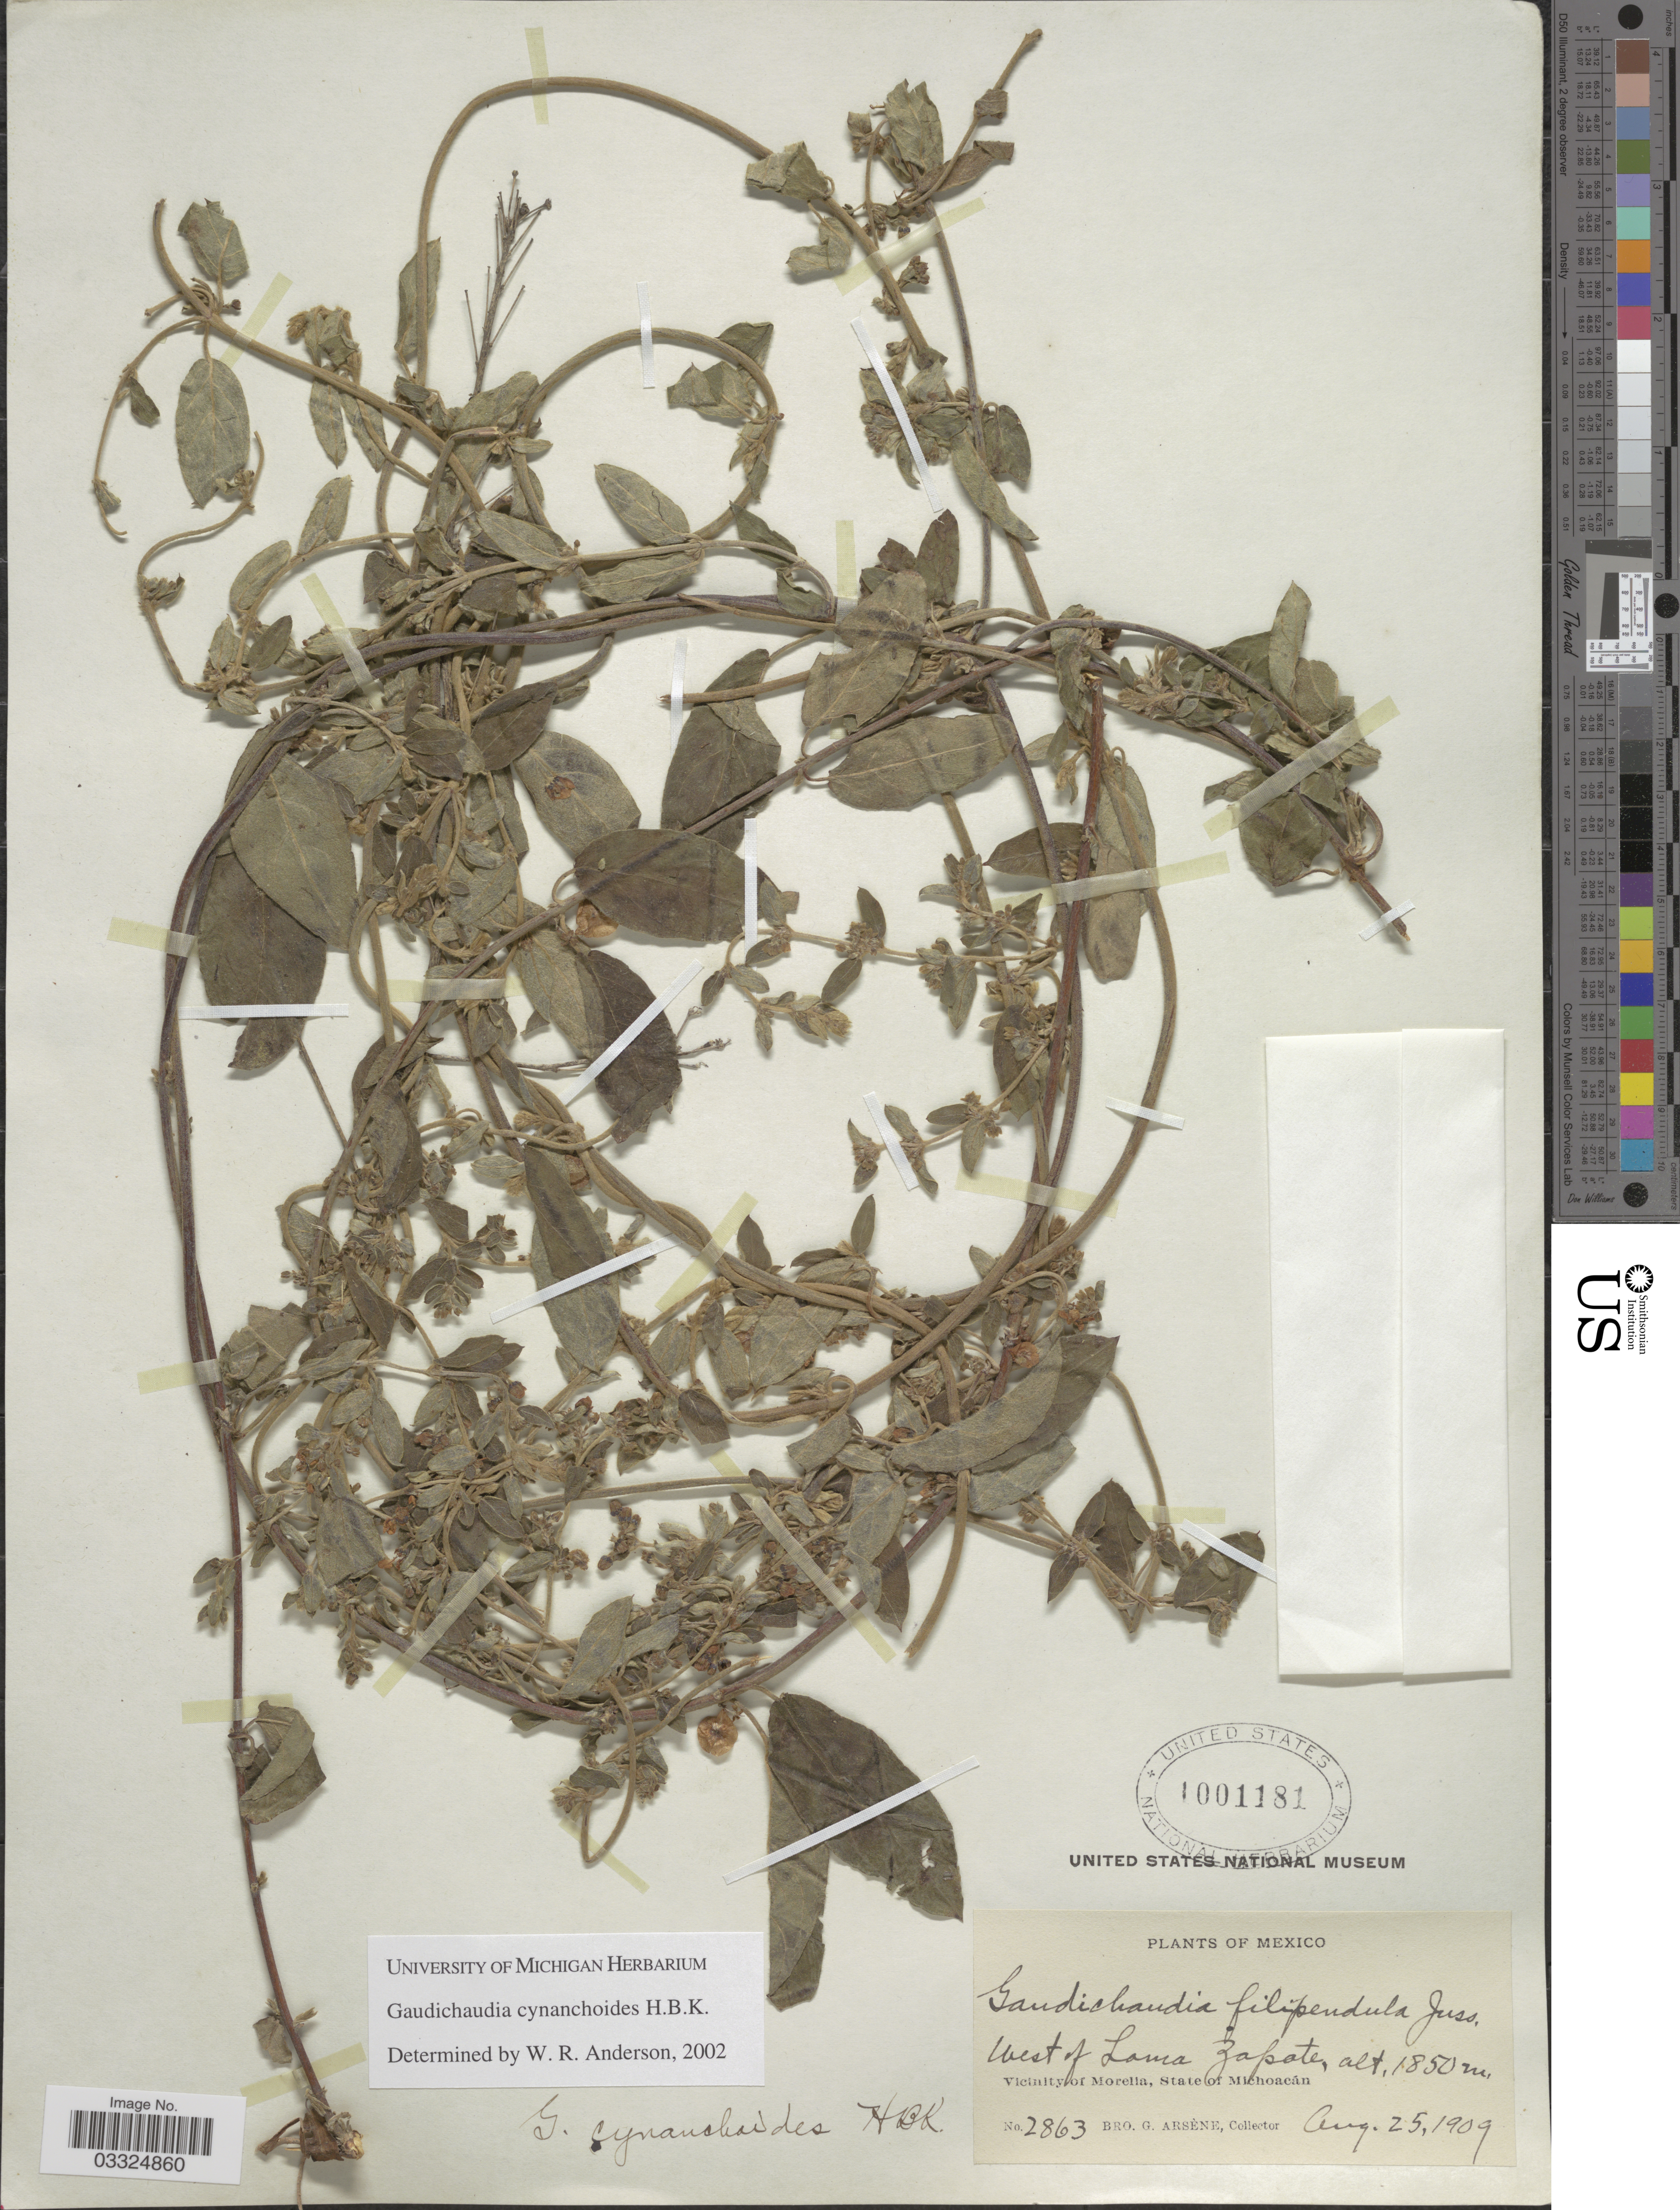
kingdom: Plantae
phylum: Tracheophyta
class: Magnoliopsida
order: Malpighiales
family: Malpighiaceae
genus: Gaudichaudia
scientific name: Gaudichaudia cynanchoides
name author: Kunth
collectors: Bro. G. Arsène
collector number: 2863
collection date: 1909-08-25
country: Mexico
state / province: Michoacán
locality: West of Loma Zapate. Vicinity of Morelia.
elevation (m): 1850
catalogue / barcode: US 1001181